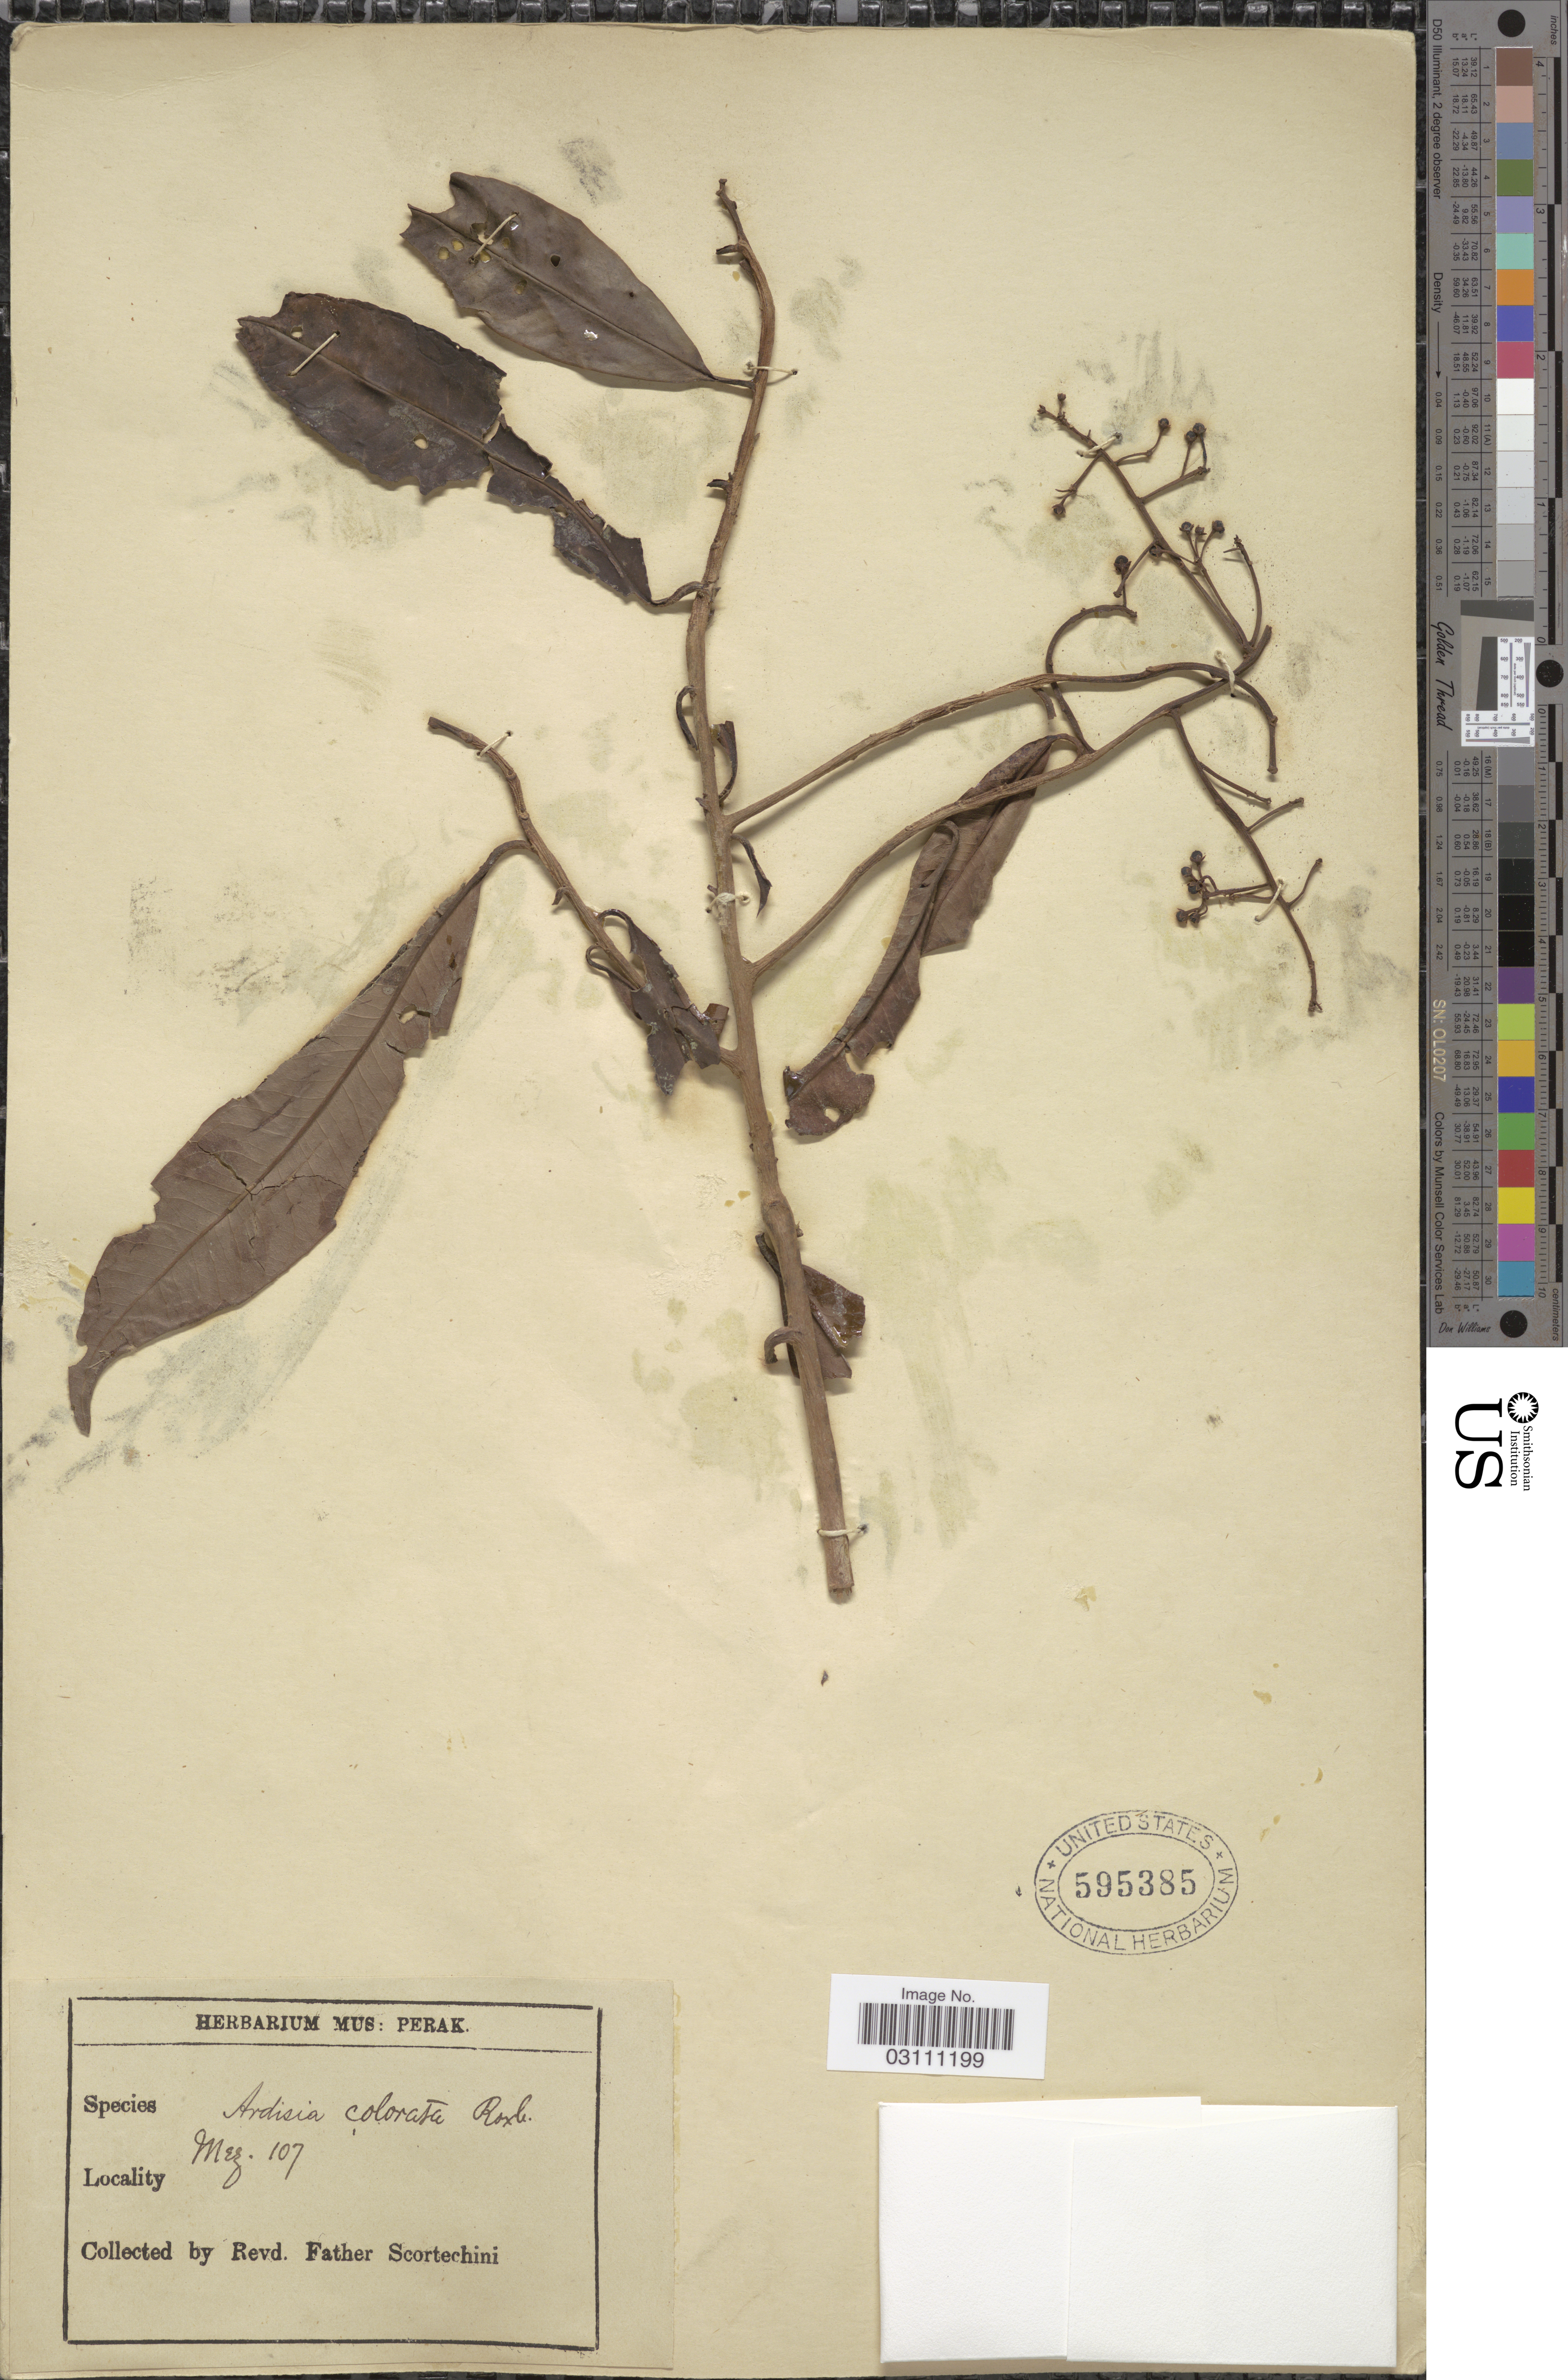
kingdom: Plantae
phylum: Tracheophyta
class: Magnoliopsida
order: Ericales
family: Primulaceae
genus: Ardisia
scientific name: Ardisia colorata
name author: Roxb.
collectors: Fr. Scortechini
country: Malaysia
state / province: Perak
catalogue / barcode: US 595385